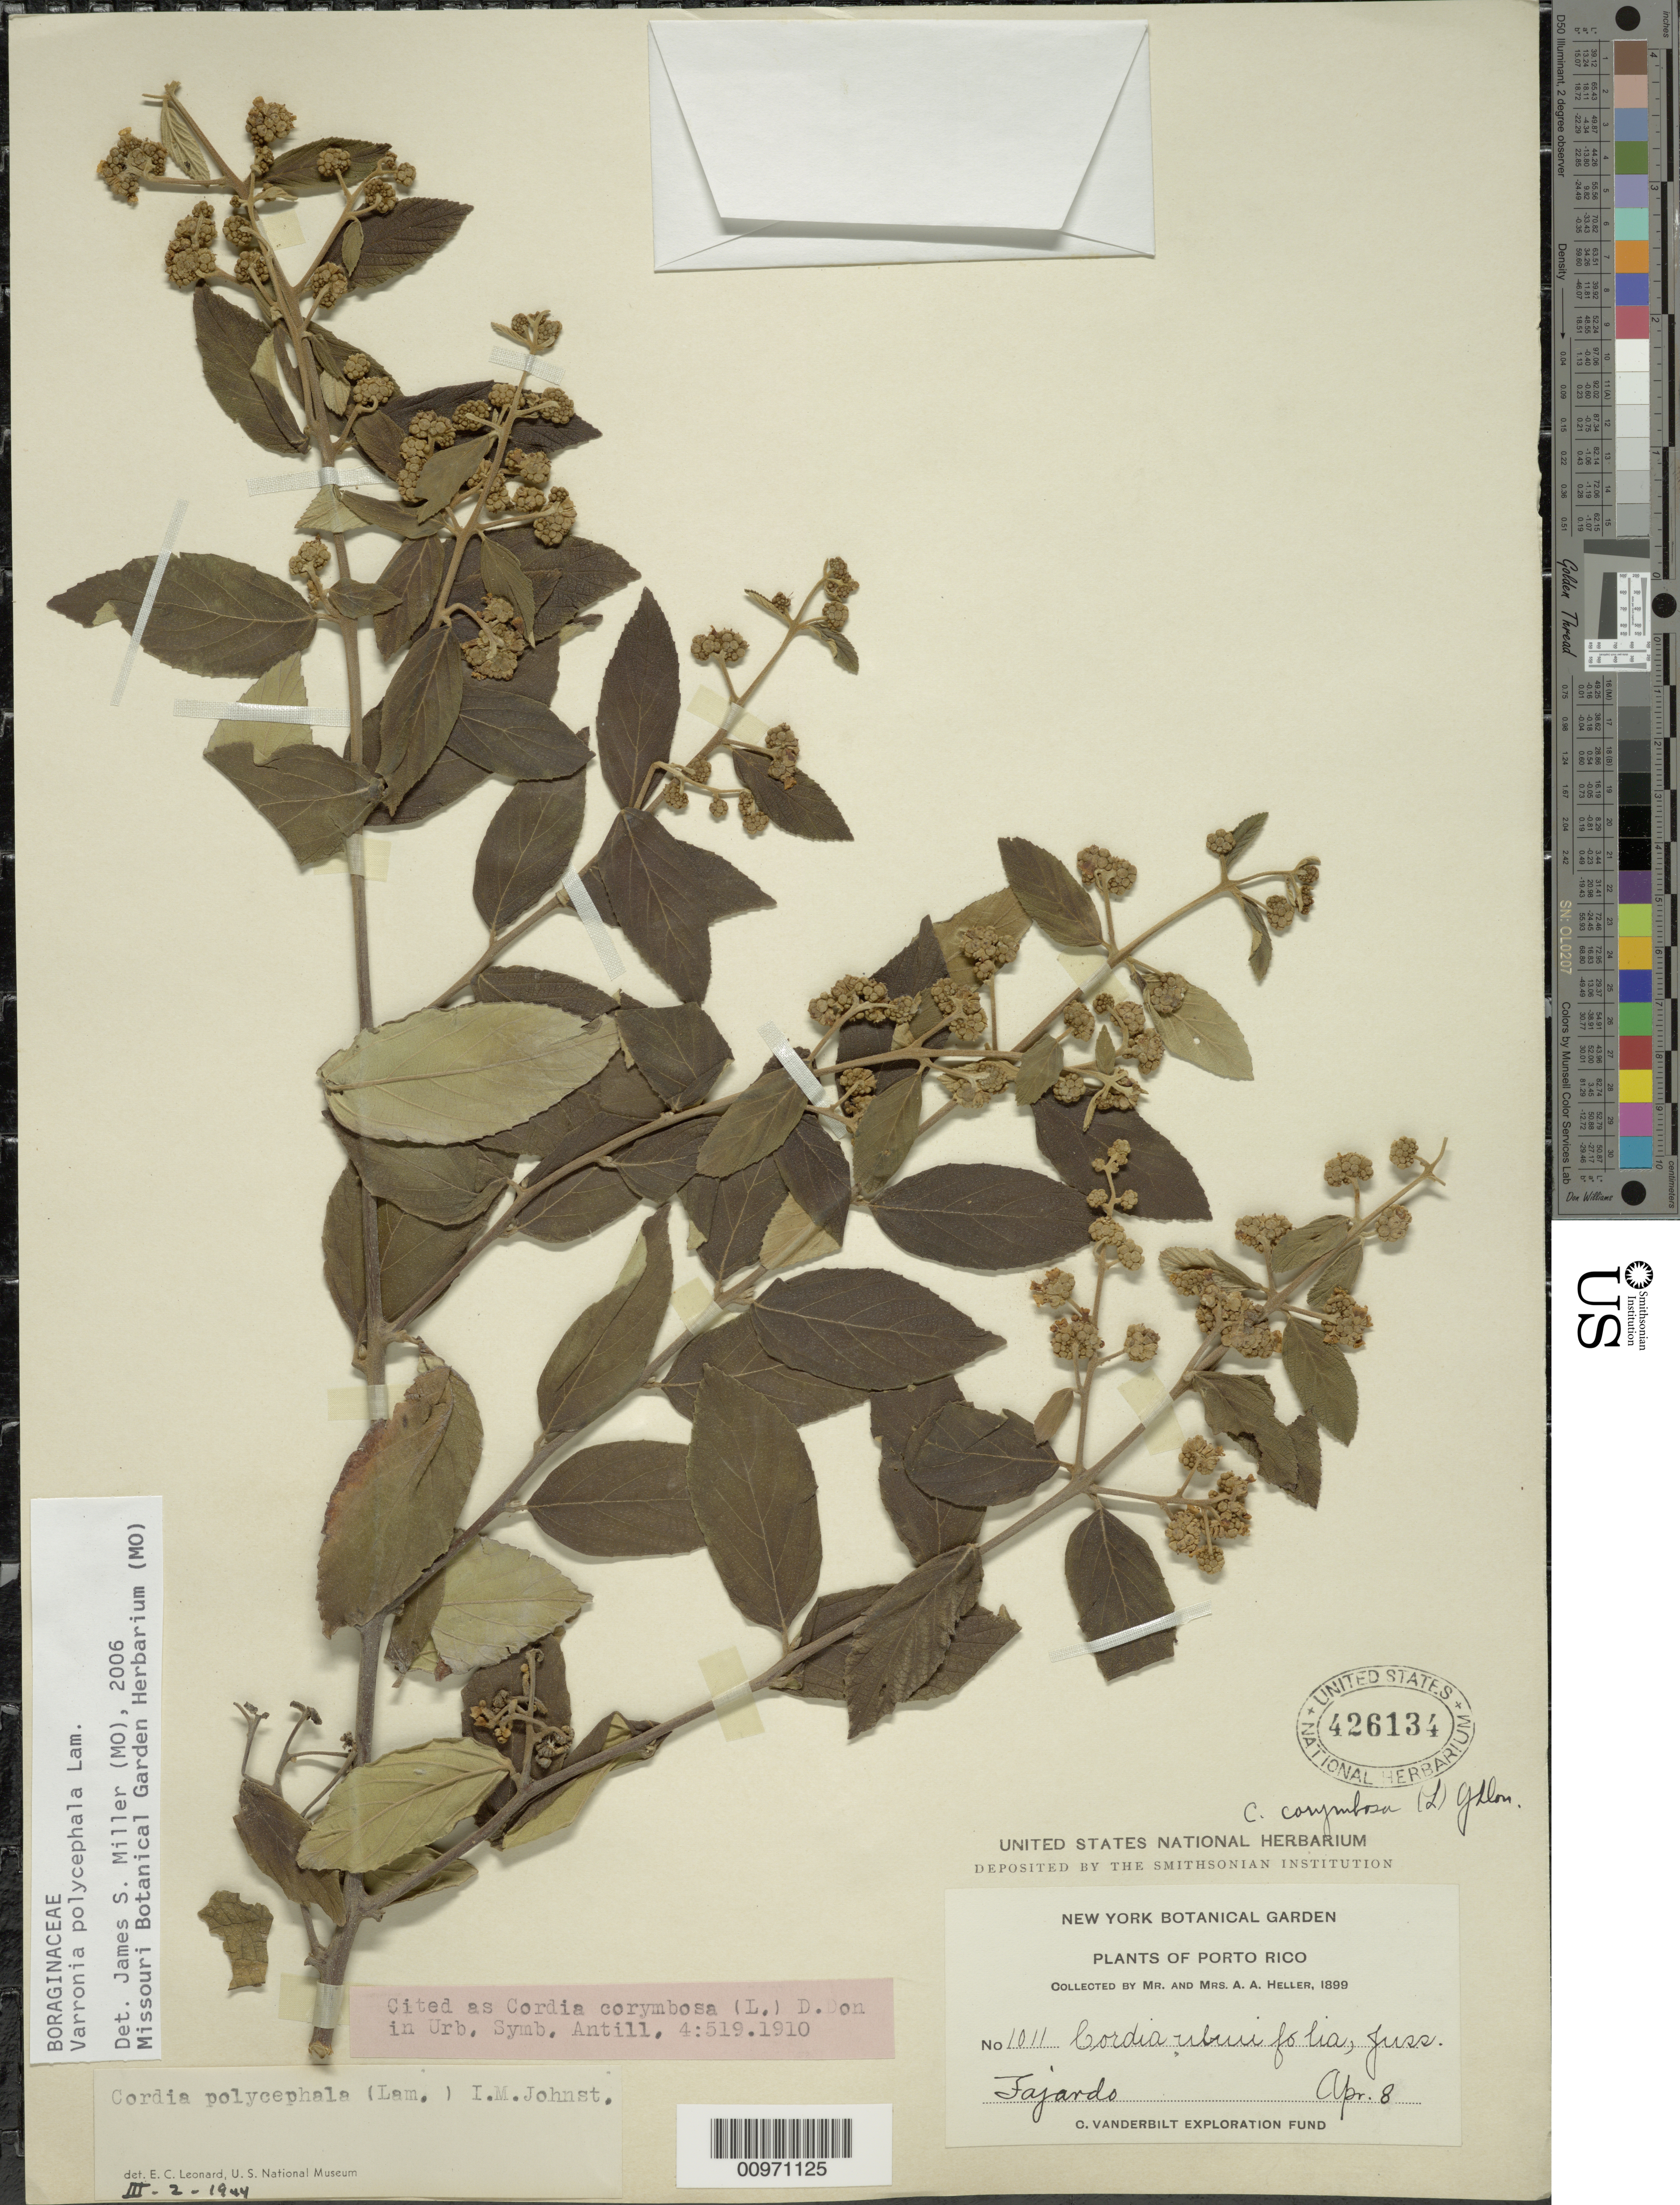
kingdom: Plantae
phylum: Tracheophyta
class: Magnoliopsida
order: Boraginales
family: Cordiaceae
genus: Varronia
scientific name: Varronia polycephala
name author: Lam.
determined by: Miller, James S., (MO), Missouri Botanical Garden (UNITED STATES)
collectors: A. A. Heller & E. G. Heller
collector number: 1011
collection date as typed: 08 Apr 1899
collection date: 1899-04-08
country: Puerto Rico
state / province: Fajardo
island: Puerto Rico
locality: Fajardo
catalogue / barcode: US 426134